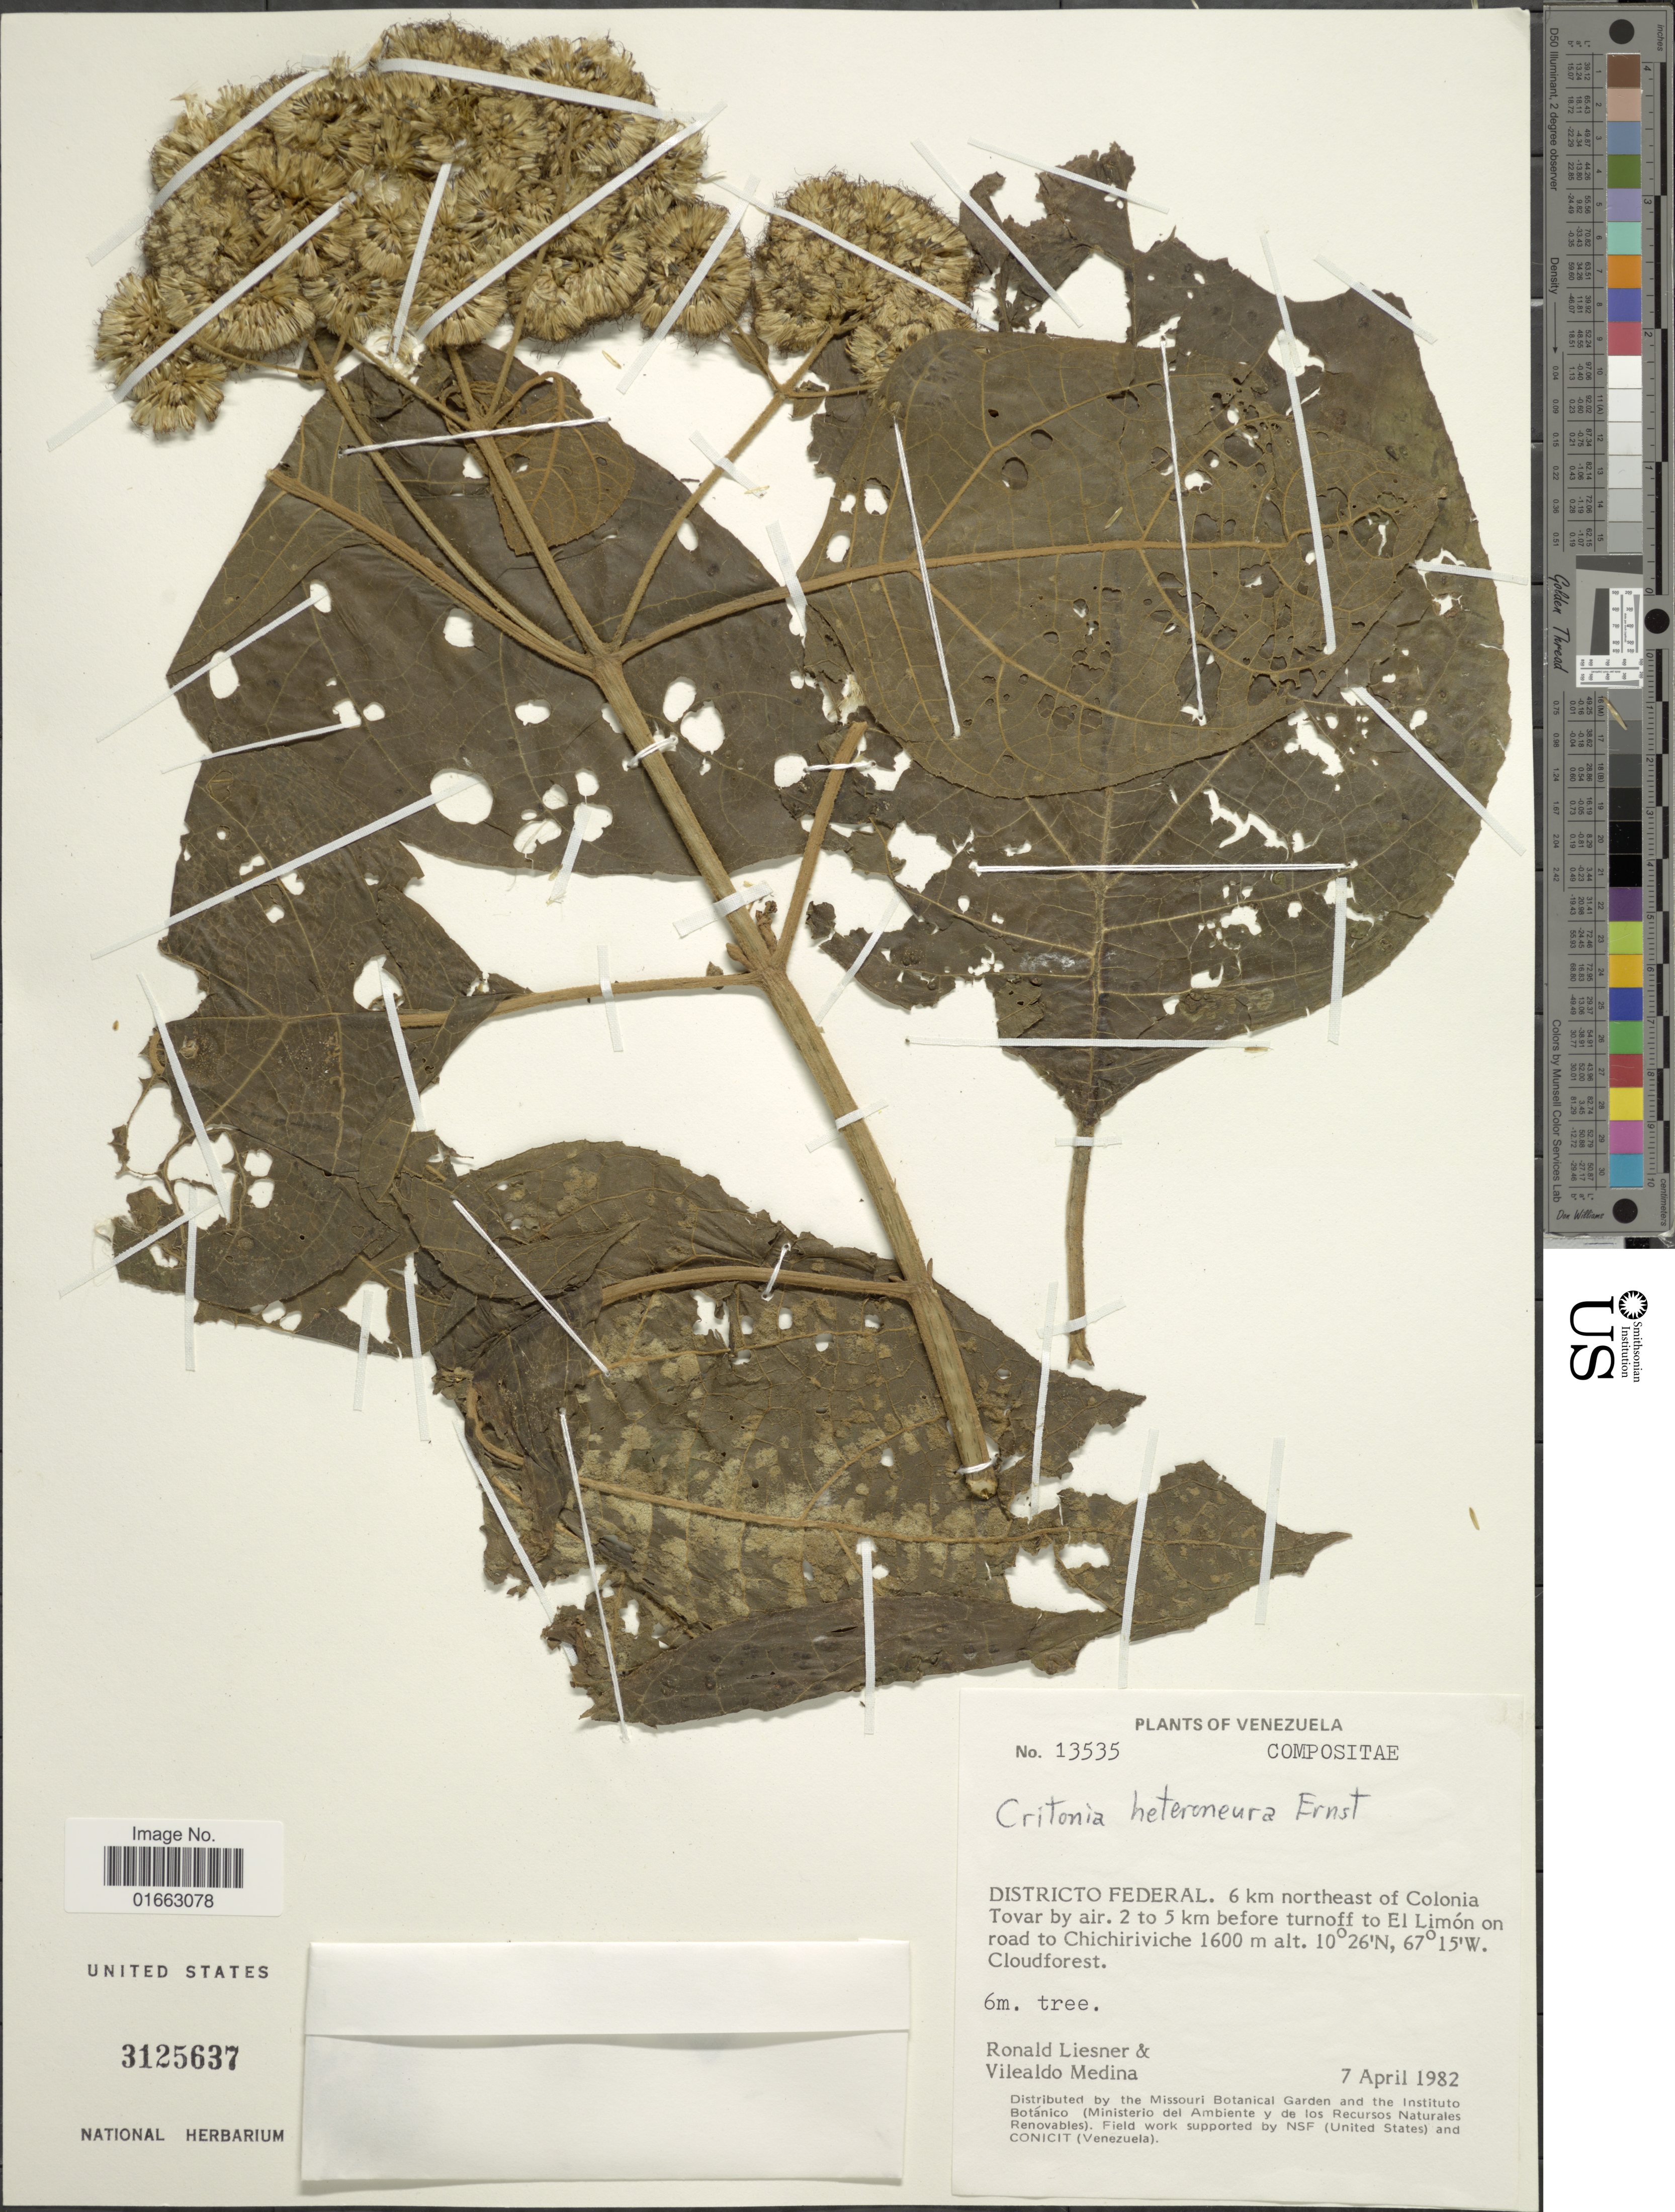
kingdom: Plantae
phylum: Tracheophyta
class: Magnoliopsida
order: Asterales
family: Asteraceae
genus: Critonia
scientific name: Critonia heteroneura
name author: Ernst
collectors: R. L. Liesner & V. Medina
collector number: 13535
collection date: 1982-04-07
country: Venezuela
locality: Districto Federal. 6 km northeast of Colonia Tovar by air. 2 to 5 km before turnoff to El Limón on road to Chichiviche, Cloudforest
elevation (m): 1600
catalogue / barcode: US 3125637